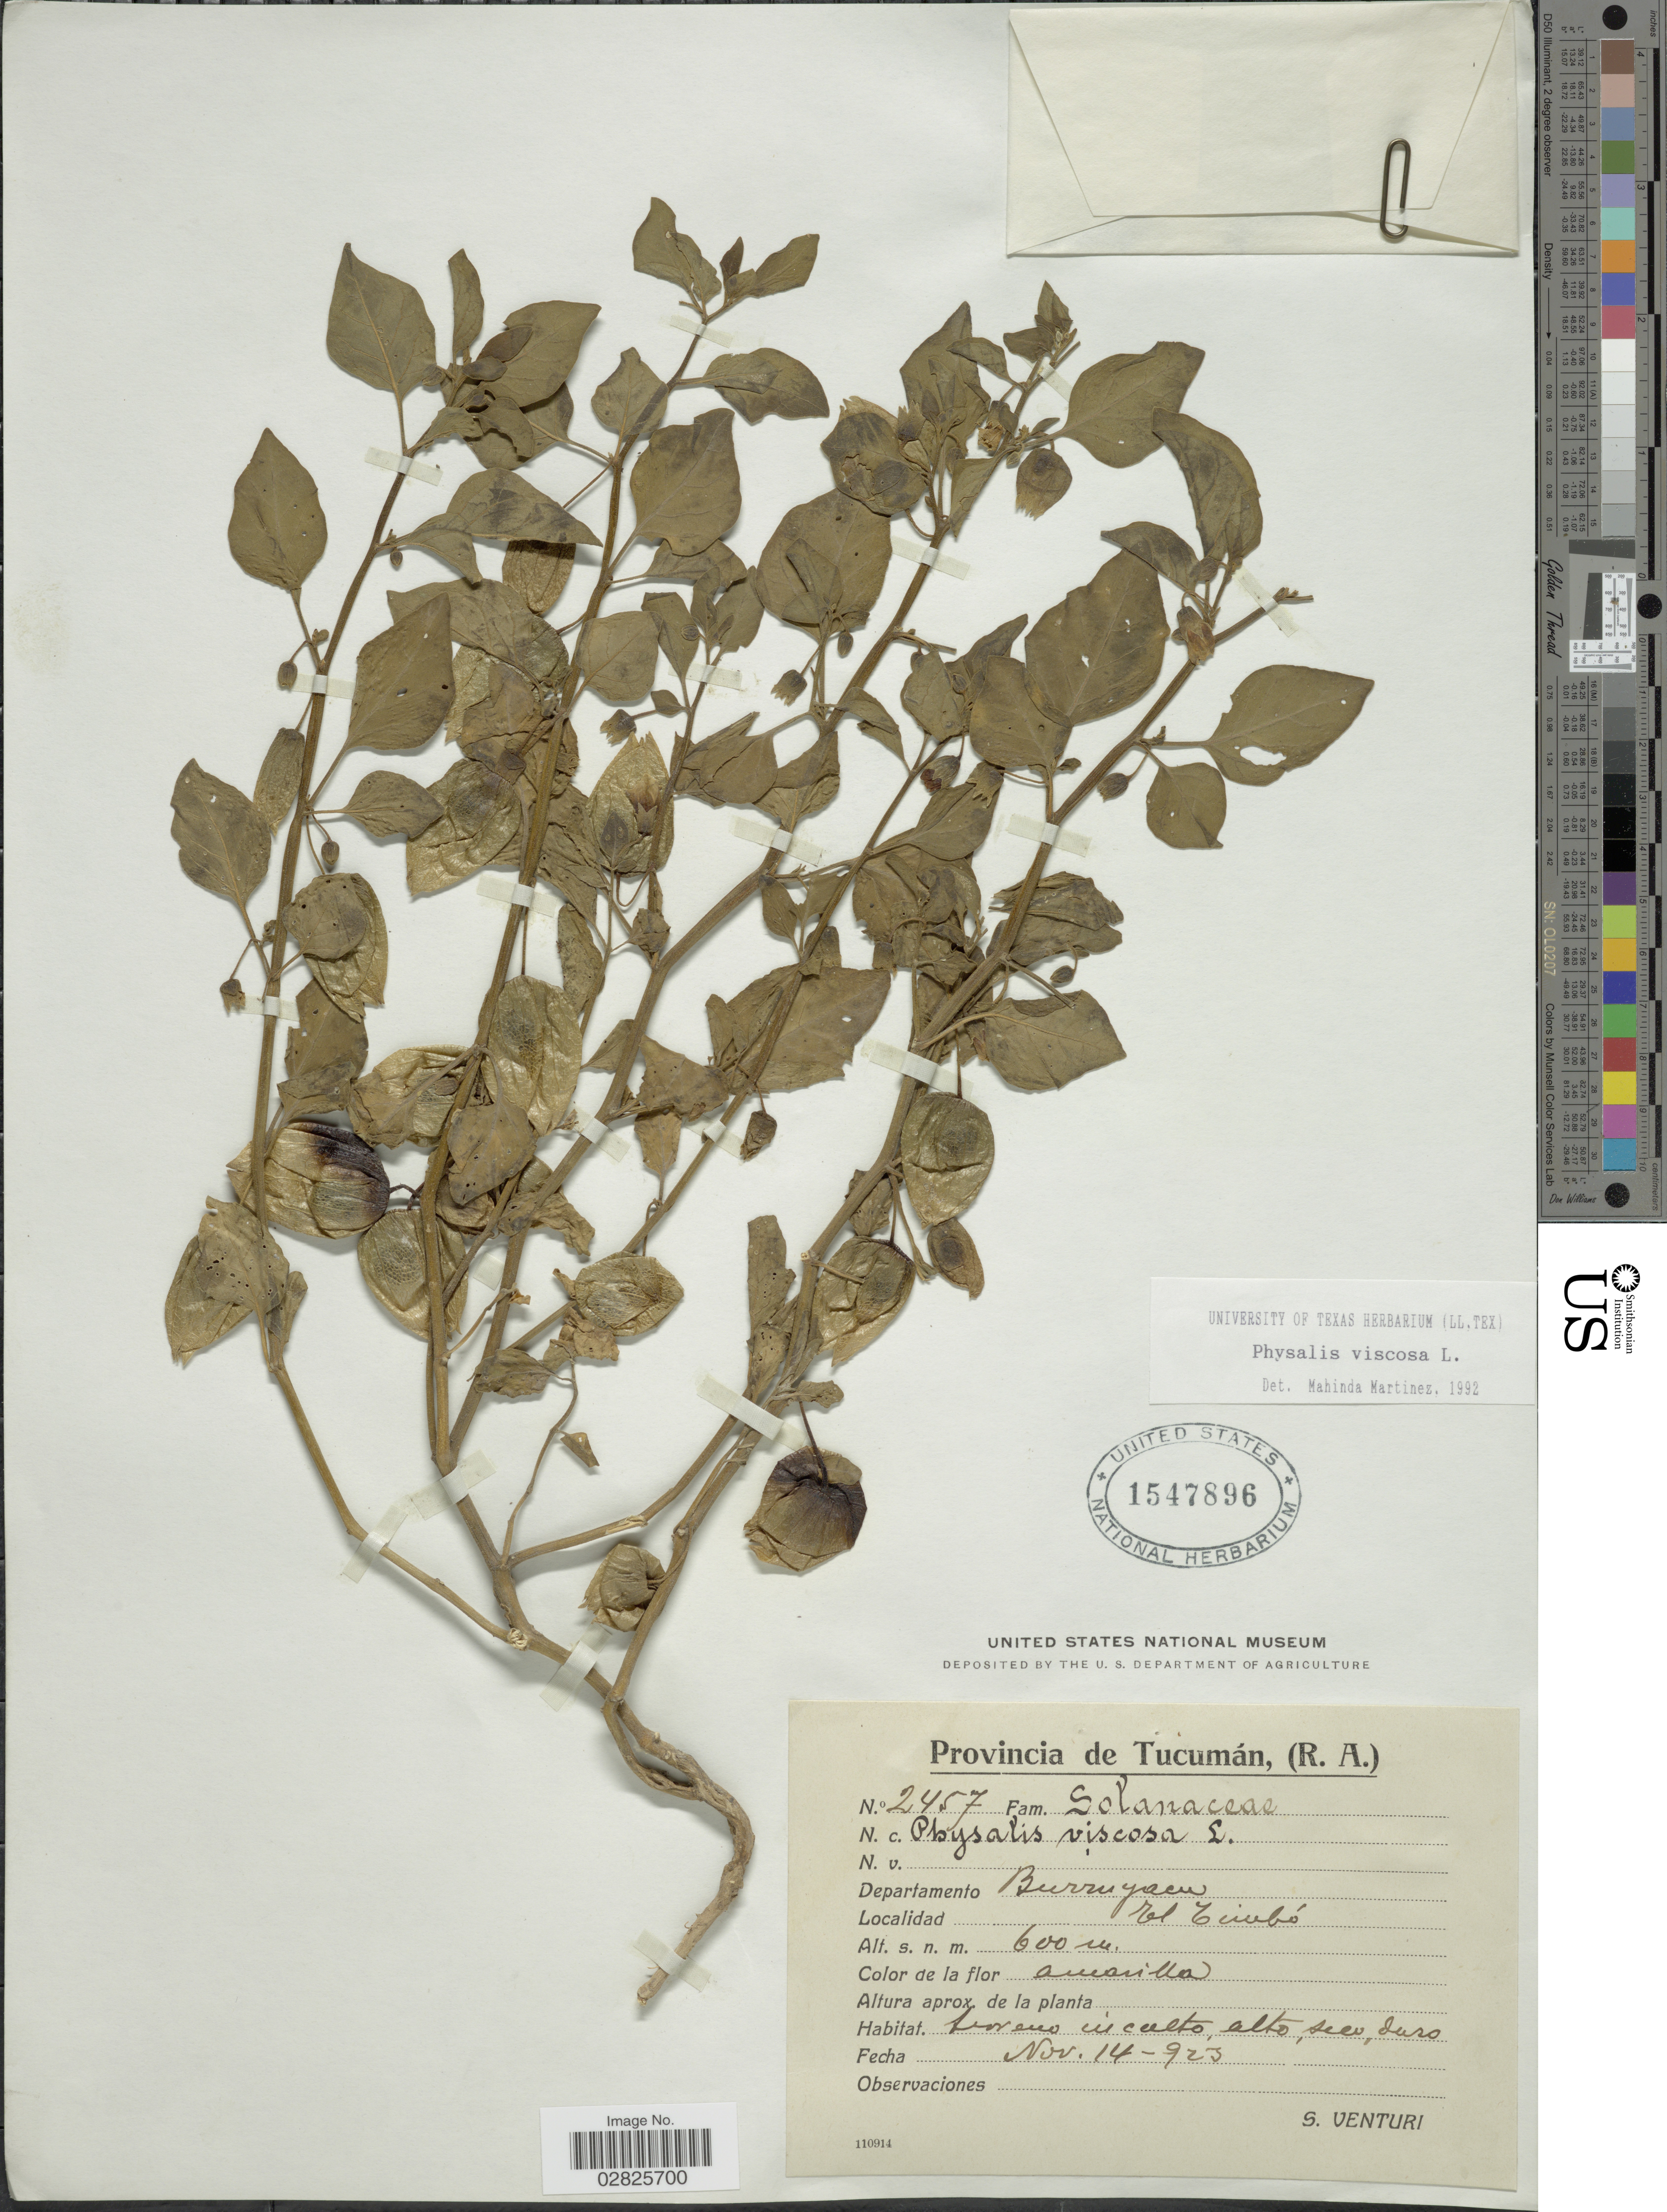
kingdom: Plantae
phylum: Tracheophyta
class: Magnoliopsida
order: Solanales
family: Solanaceae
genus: Physalis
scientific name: Physalis viscosa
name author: L.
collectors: S. Venturi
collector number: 2457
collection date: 1923-11-14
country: Argentina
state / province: Tucuman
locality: Departamento Burruyacu. El Timbó.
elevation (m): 600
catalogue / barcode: US 1547896